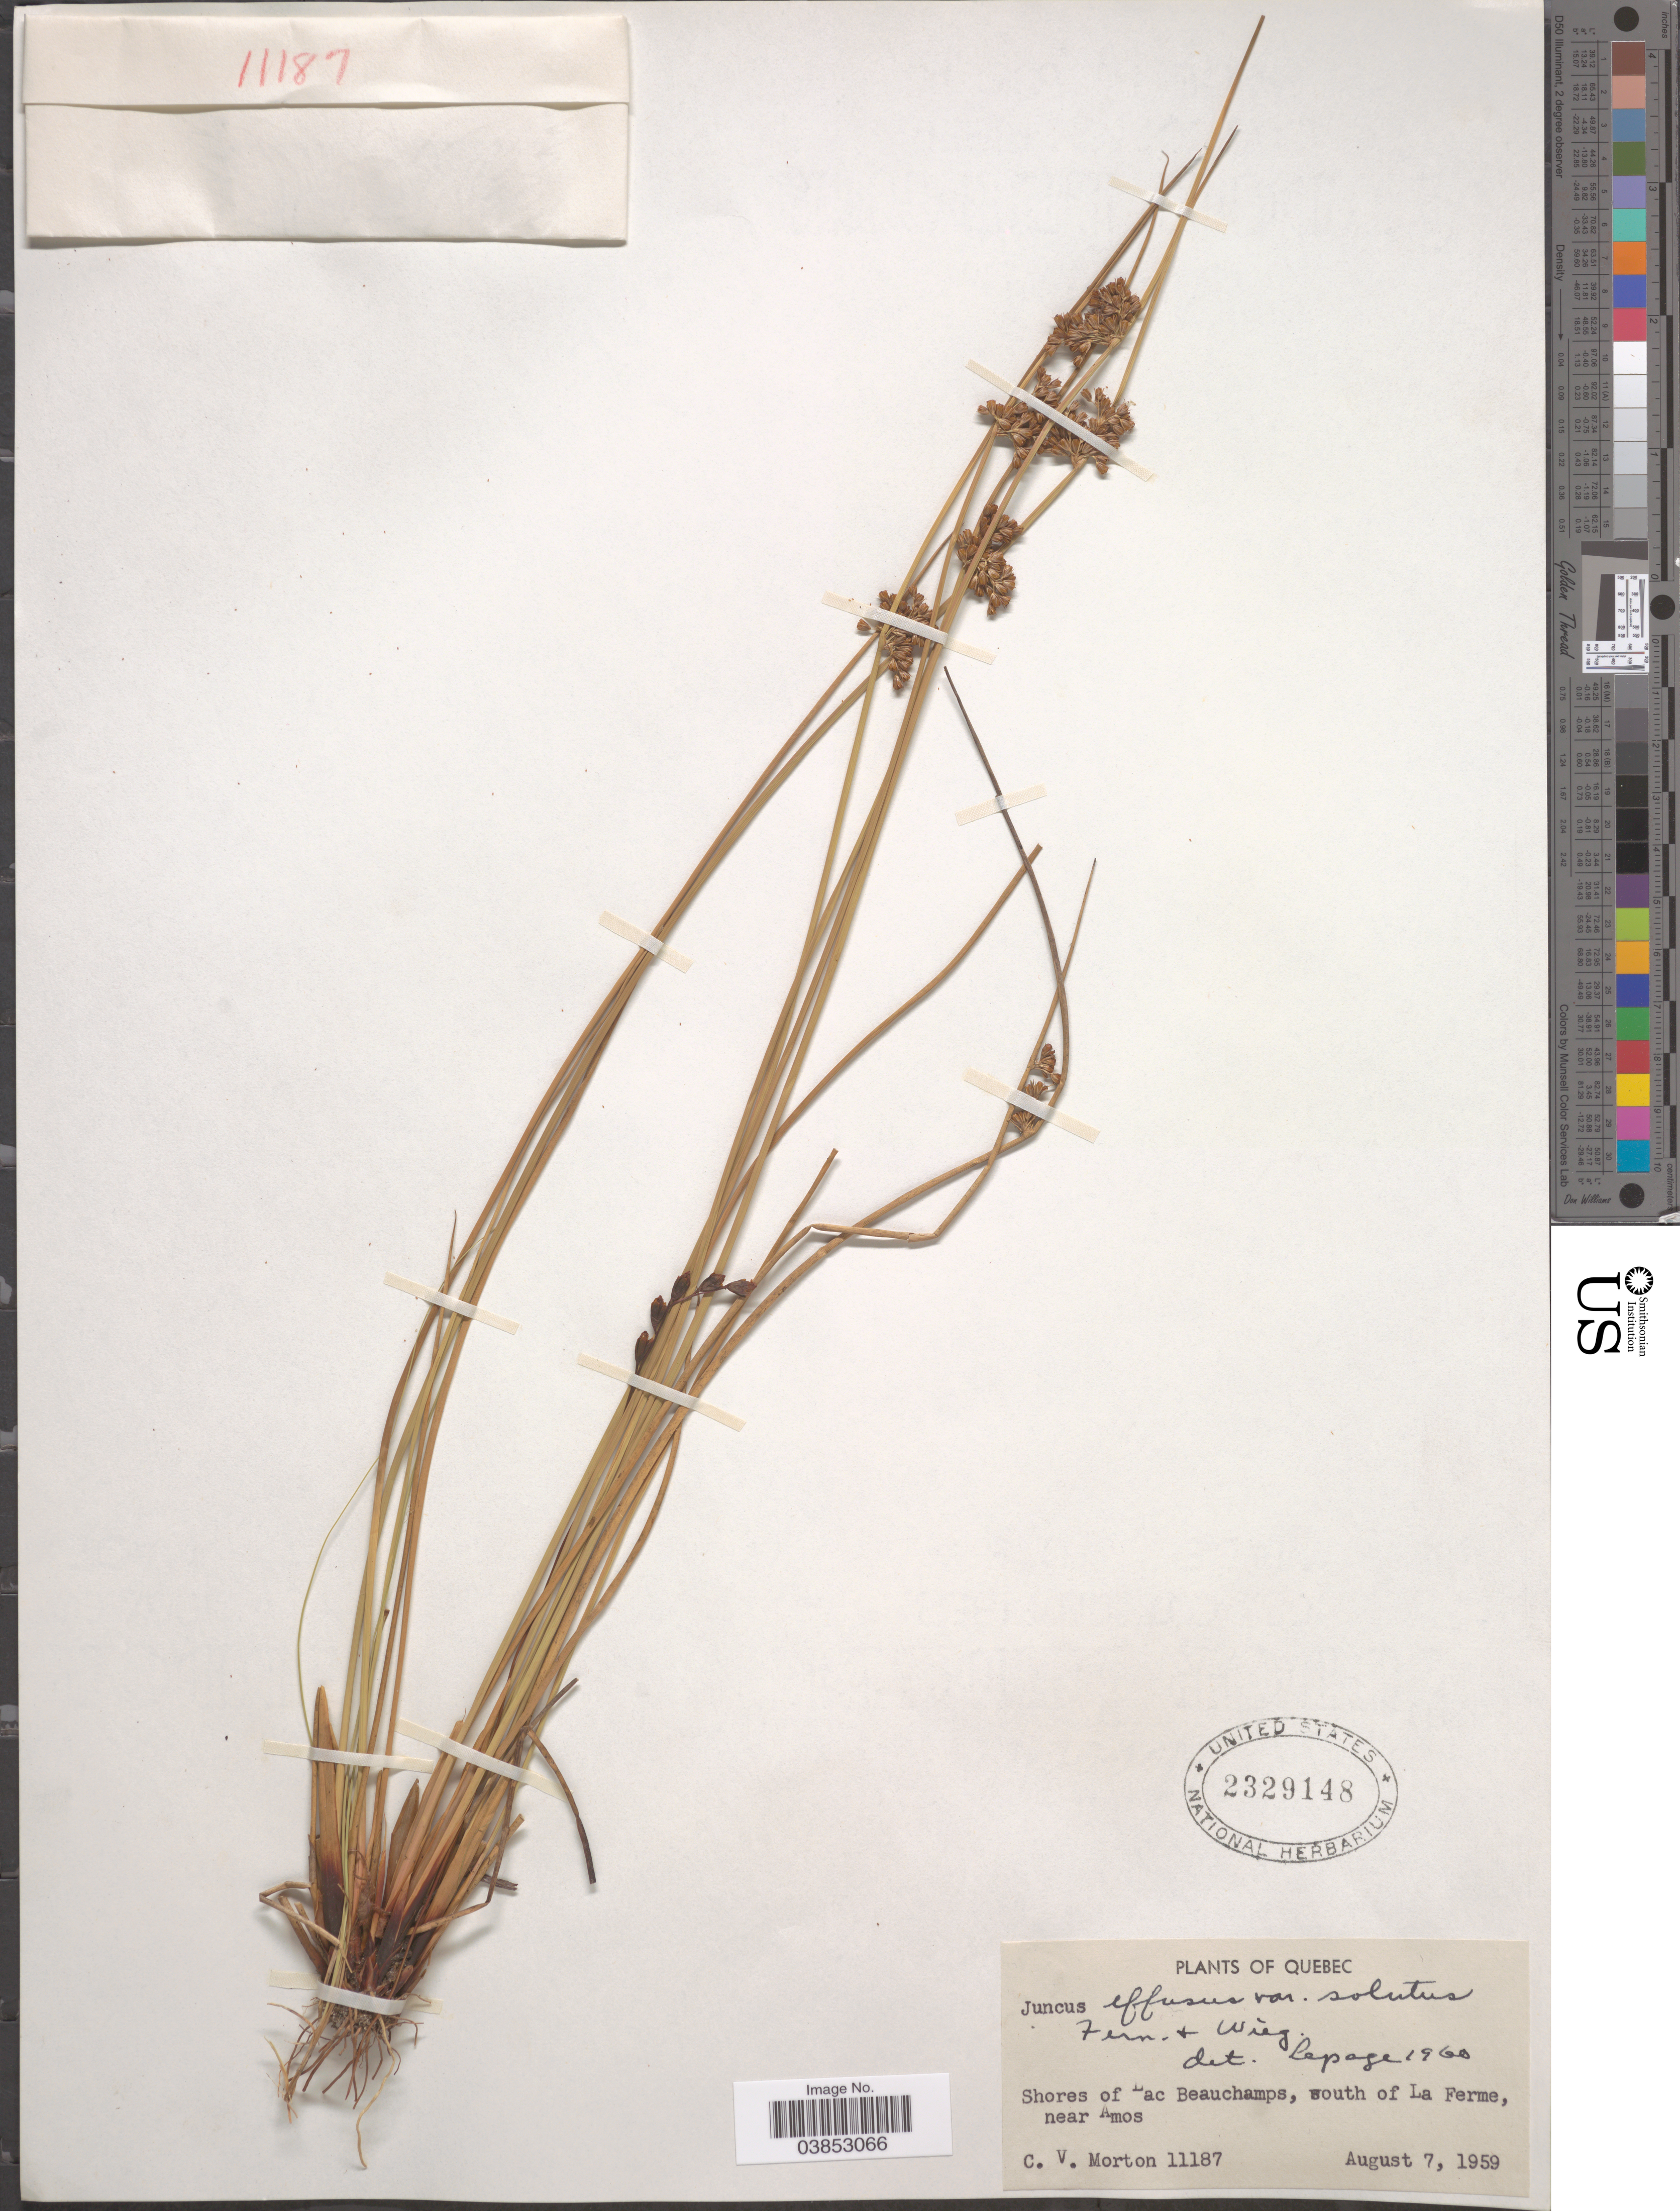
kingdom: Plantae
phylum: Tracheophyta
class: Liliopsida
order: Poales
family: Juncaceae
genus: Juncus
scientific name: Juncus effusus var. solutus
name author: Fernald & Wiegand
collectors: C. V. Morton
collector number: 11187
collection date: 1959-08-07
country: Canada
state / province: Quebec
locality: Shores of Lac Beauchamps, mouth of La Ferme, near Amos.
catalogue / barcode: US 2329148